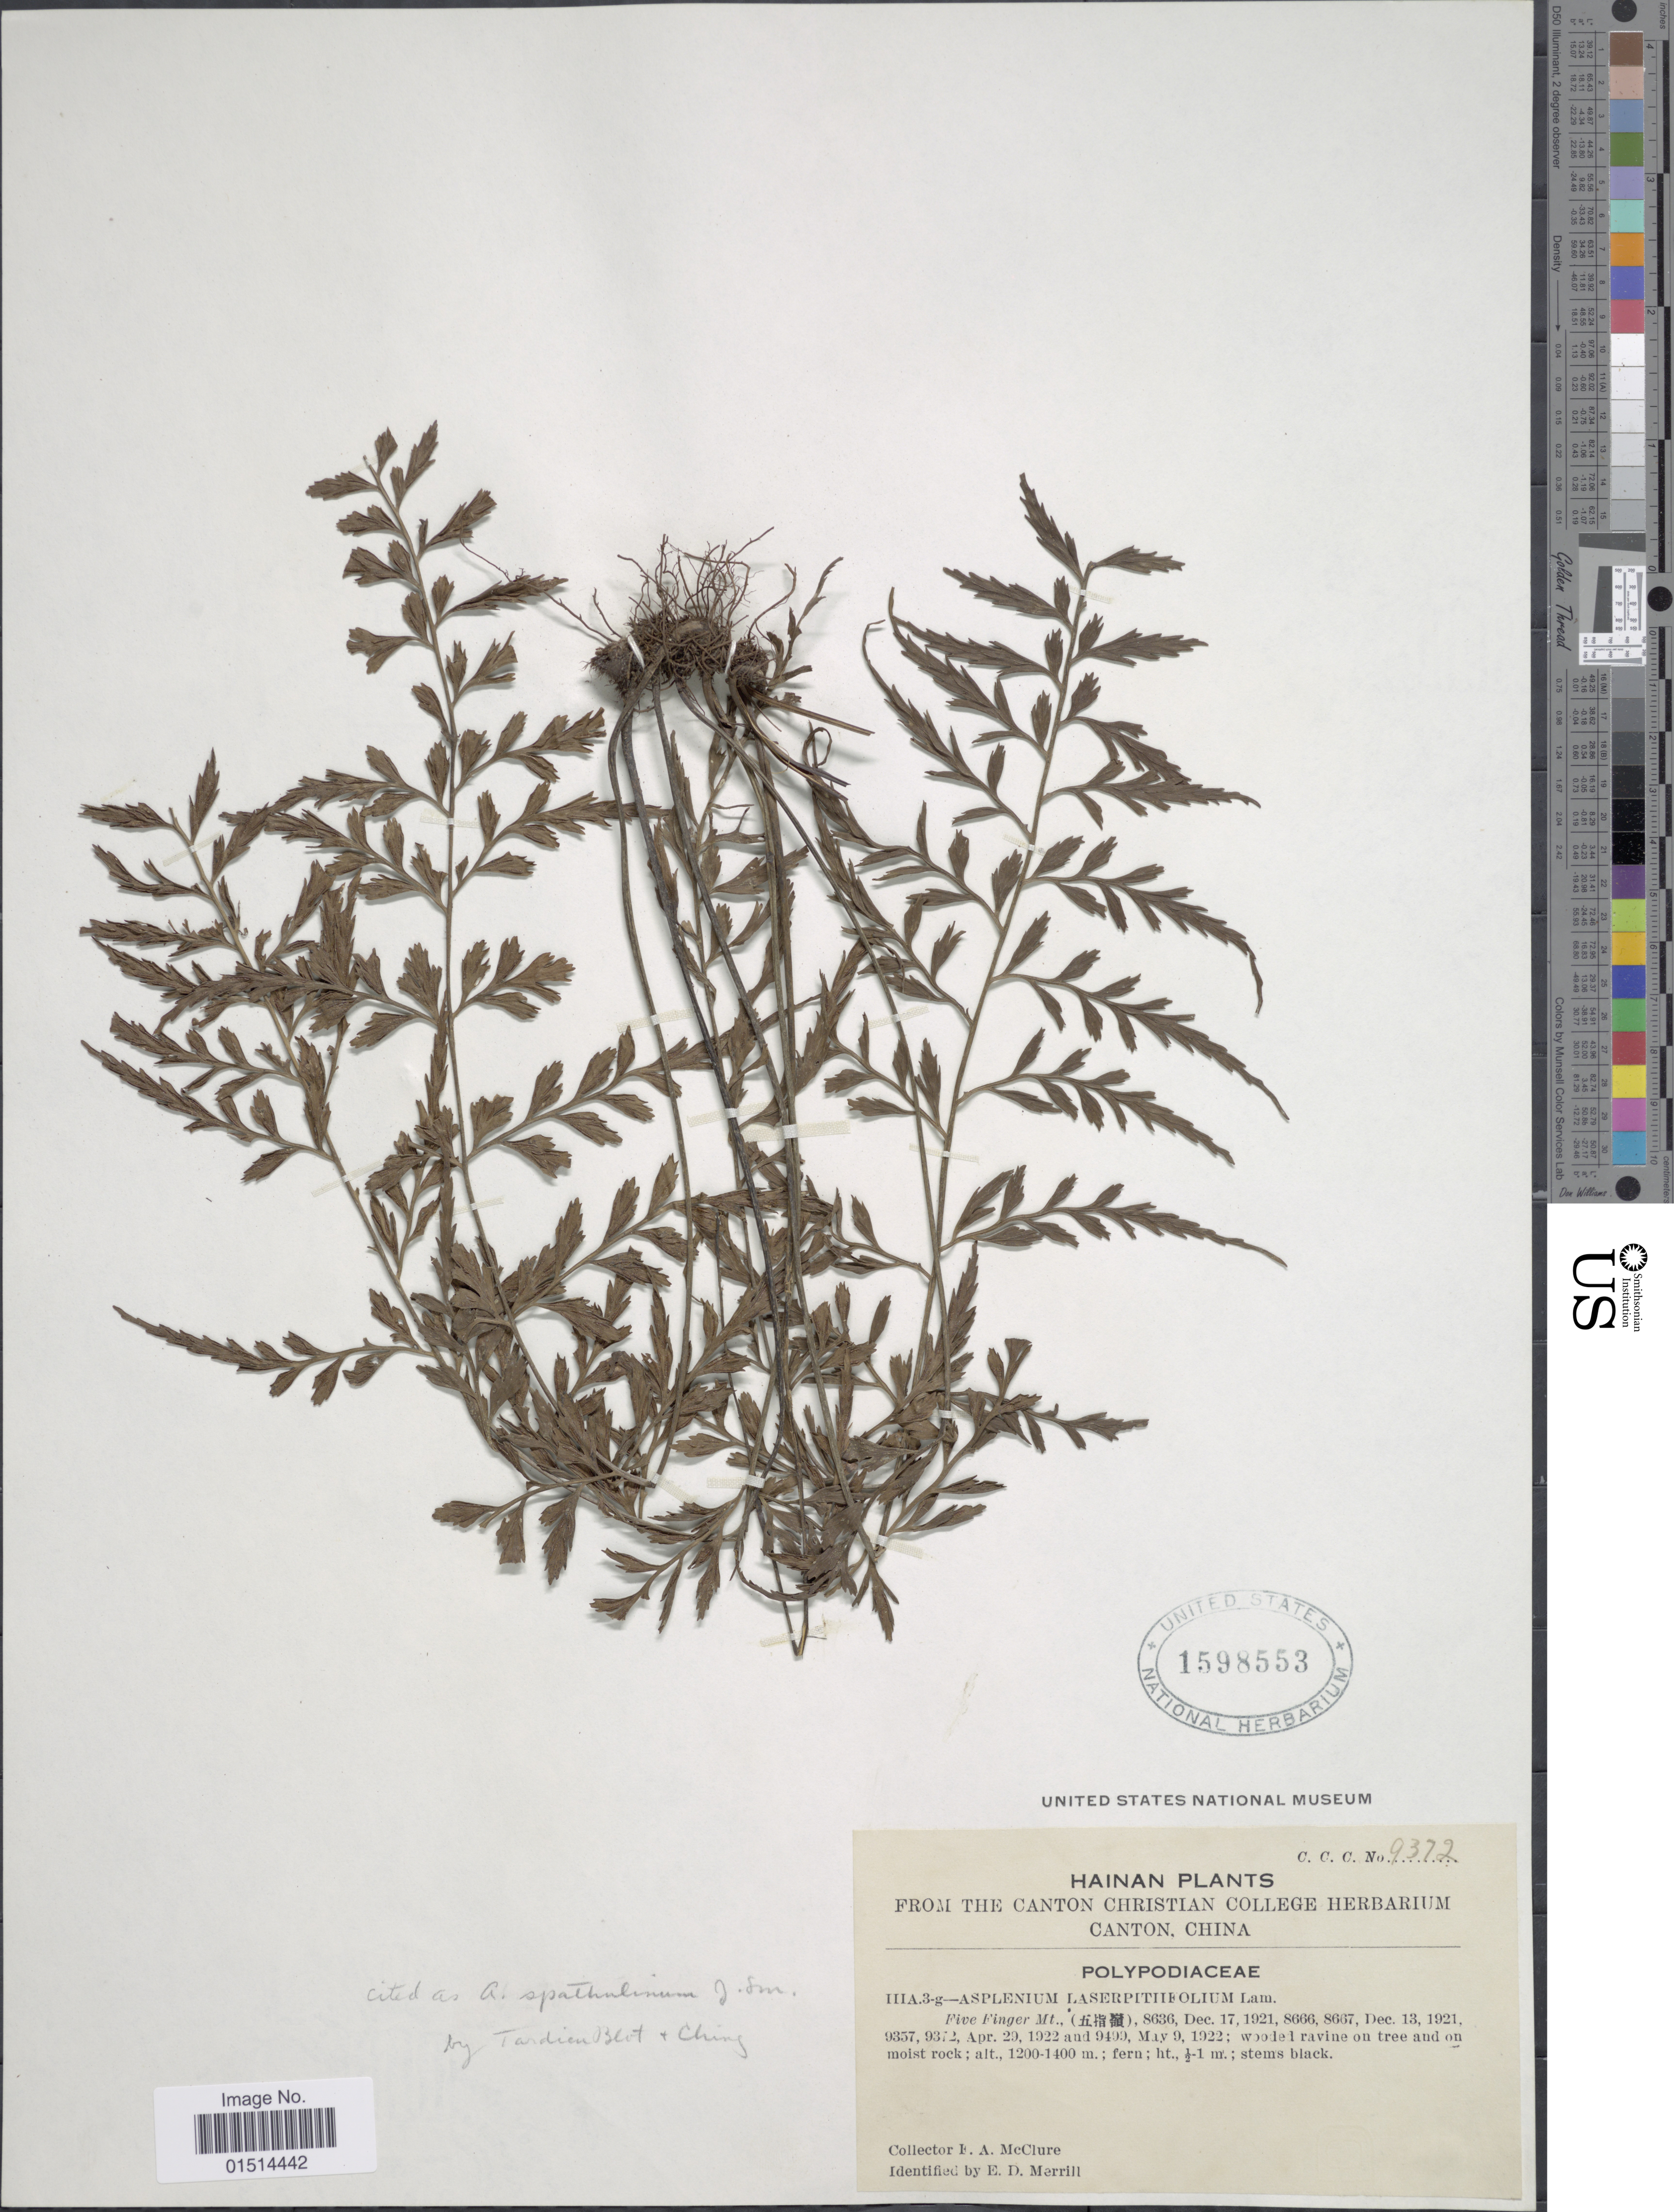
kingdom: Plantae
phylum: Tracheophyta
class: Polypodiopsida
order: Polypodiales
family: Aspleniaceae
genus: Asplenium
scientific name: Asplenium affine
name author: Sw.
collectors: F. A. McClure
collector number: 9372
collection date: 1921-12-17/1922-05-09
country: China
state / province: Hainan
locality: Hainan, Five Finger Mt.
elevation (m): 1200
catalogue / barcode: US 1598553